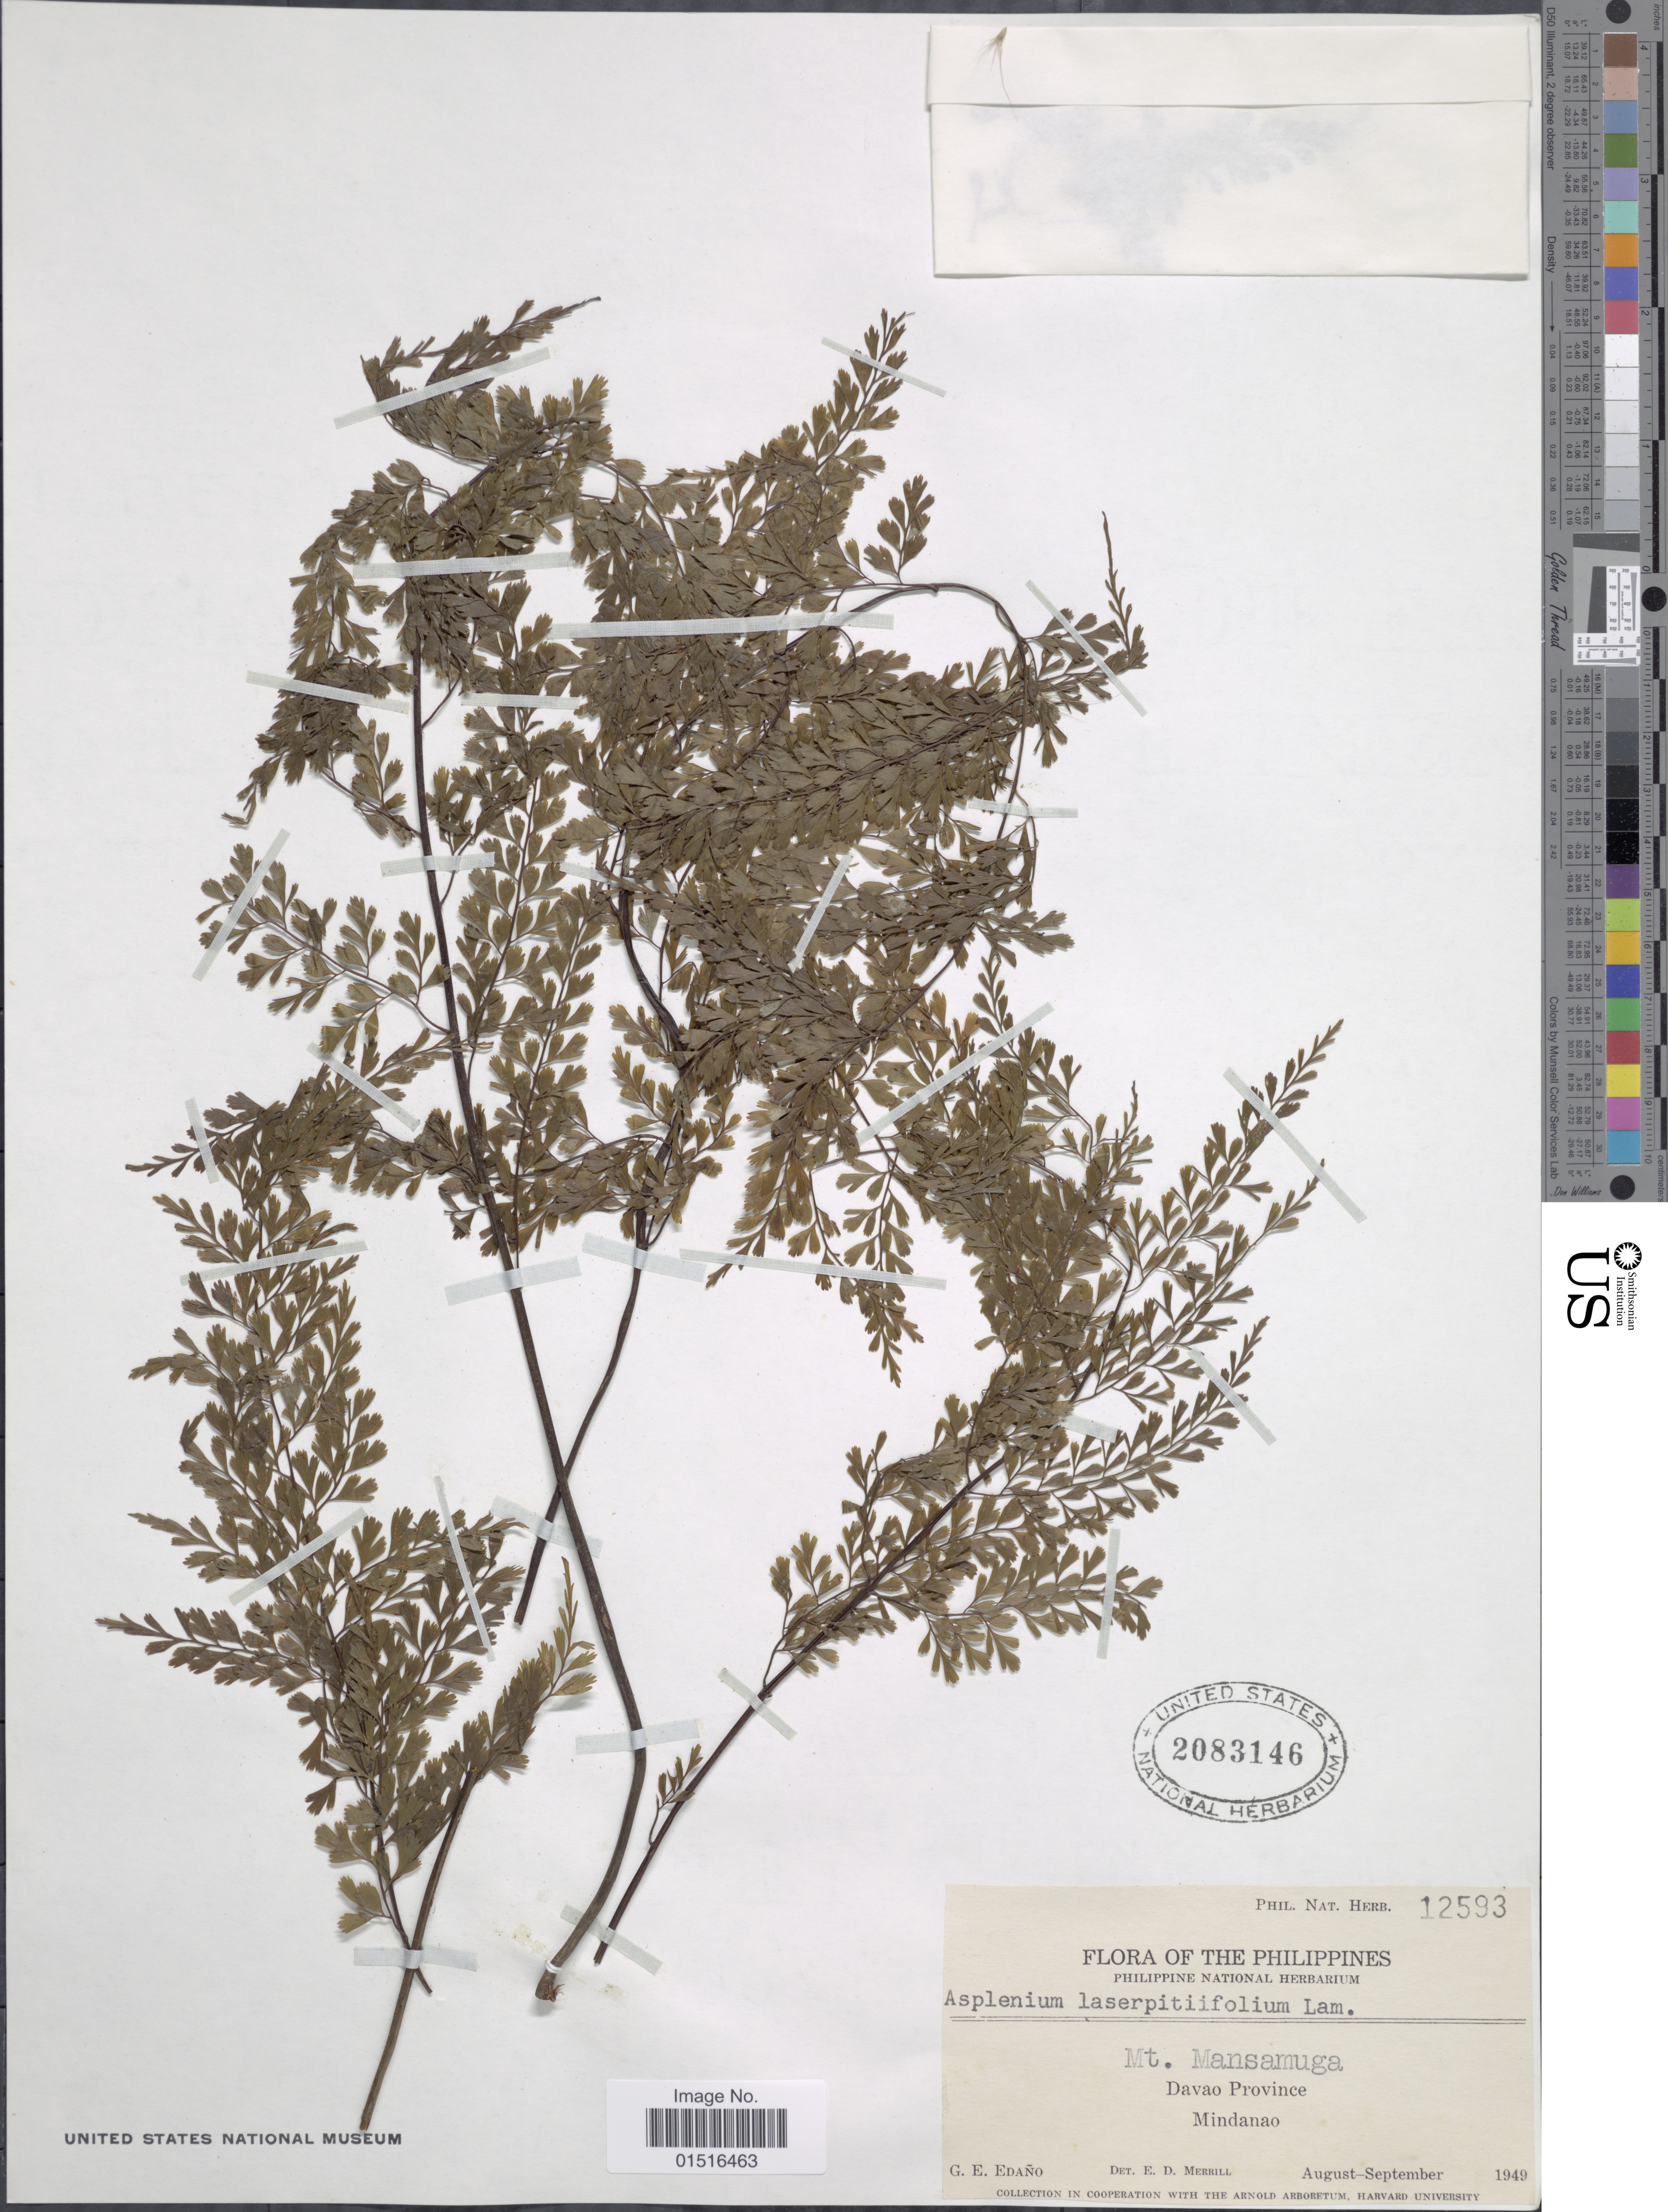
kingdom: Plantae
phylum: Tracheophyta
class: Polypodiopsida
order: Polypodiales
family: Aspleniaceae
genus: Asplenium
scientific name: Asplenium laserpitiifolium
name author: Lam.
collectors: G. E. Edaño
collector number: Phil. Nat. Herb. 12593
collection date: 1949-08/1949-09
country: Philippines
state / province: Davao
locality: Mt. Mansamuga, Davao Province, Mindanao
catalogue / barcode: US 2083146